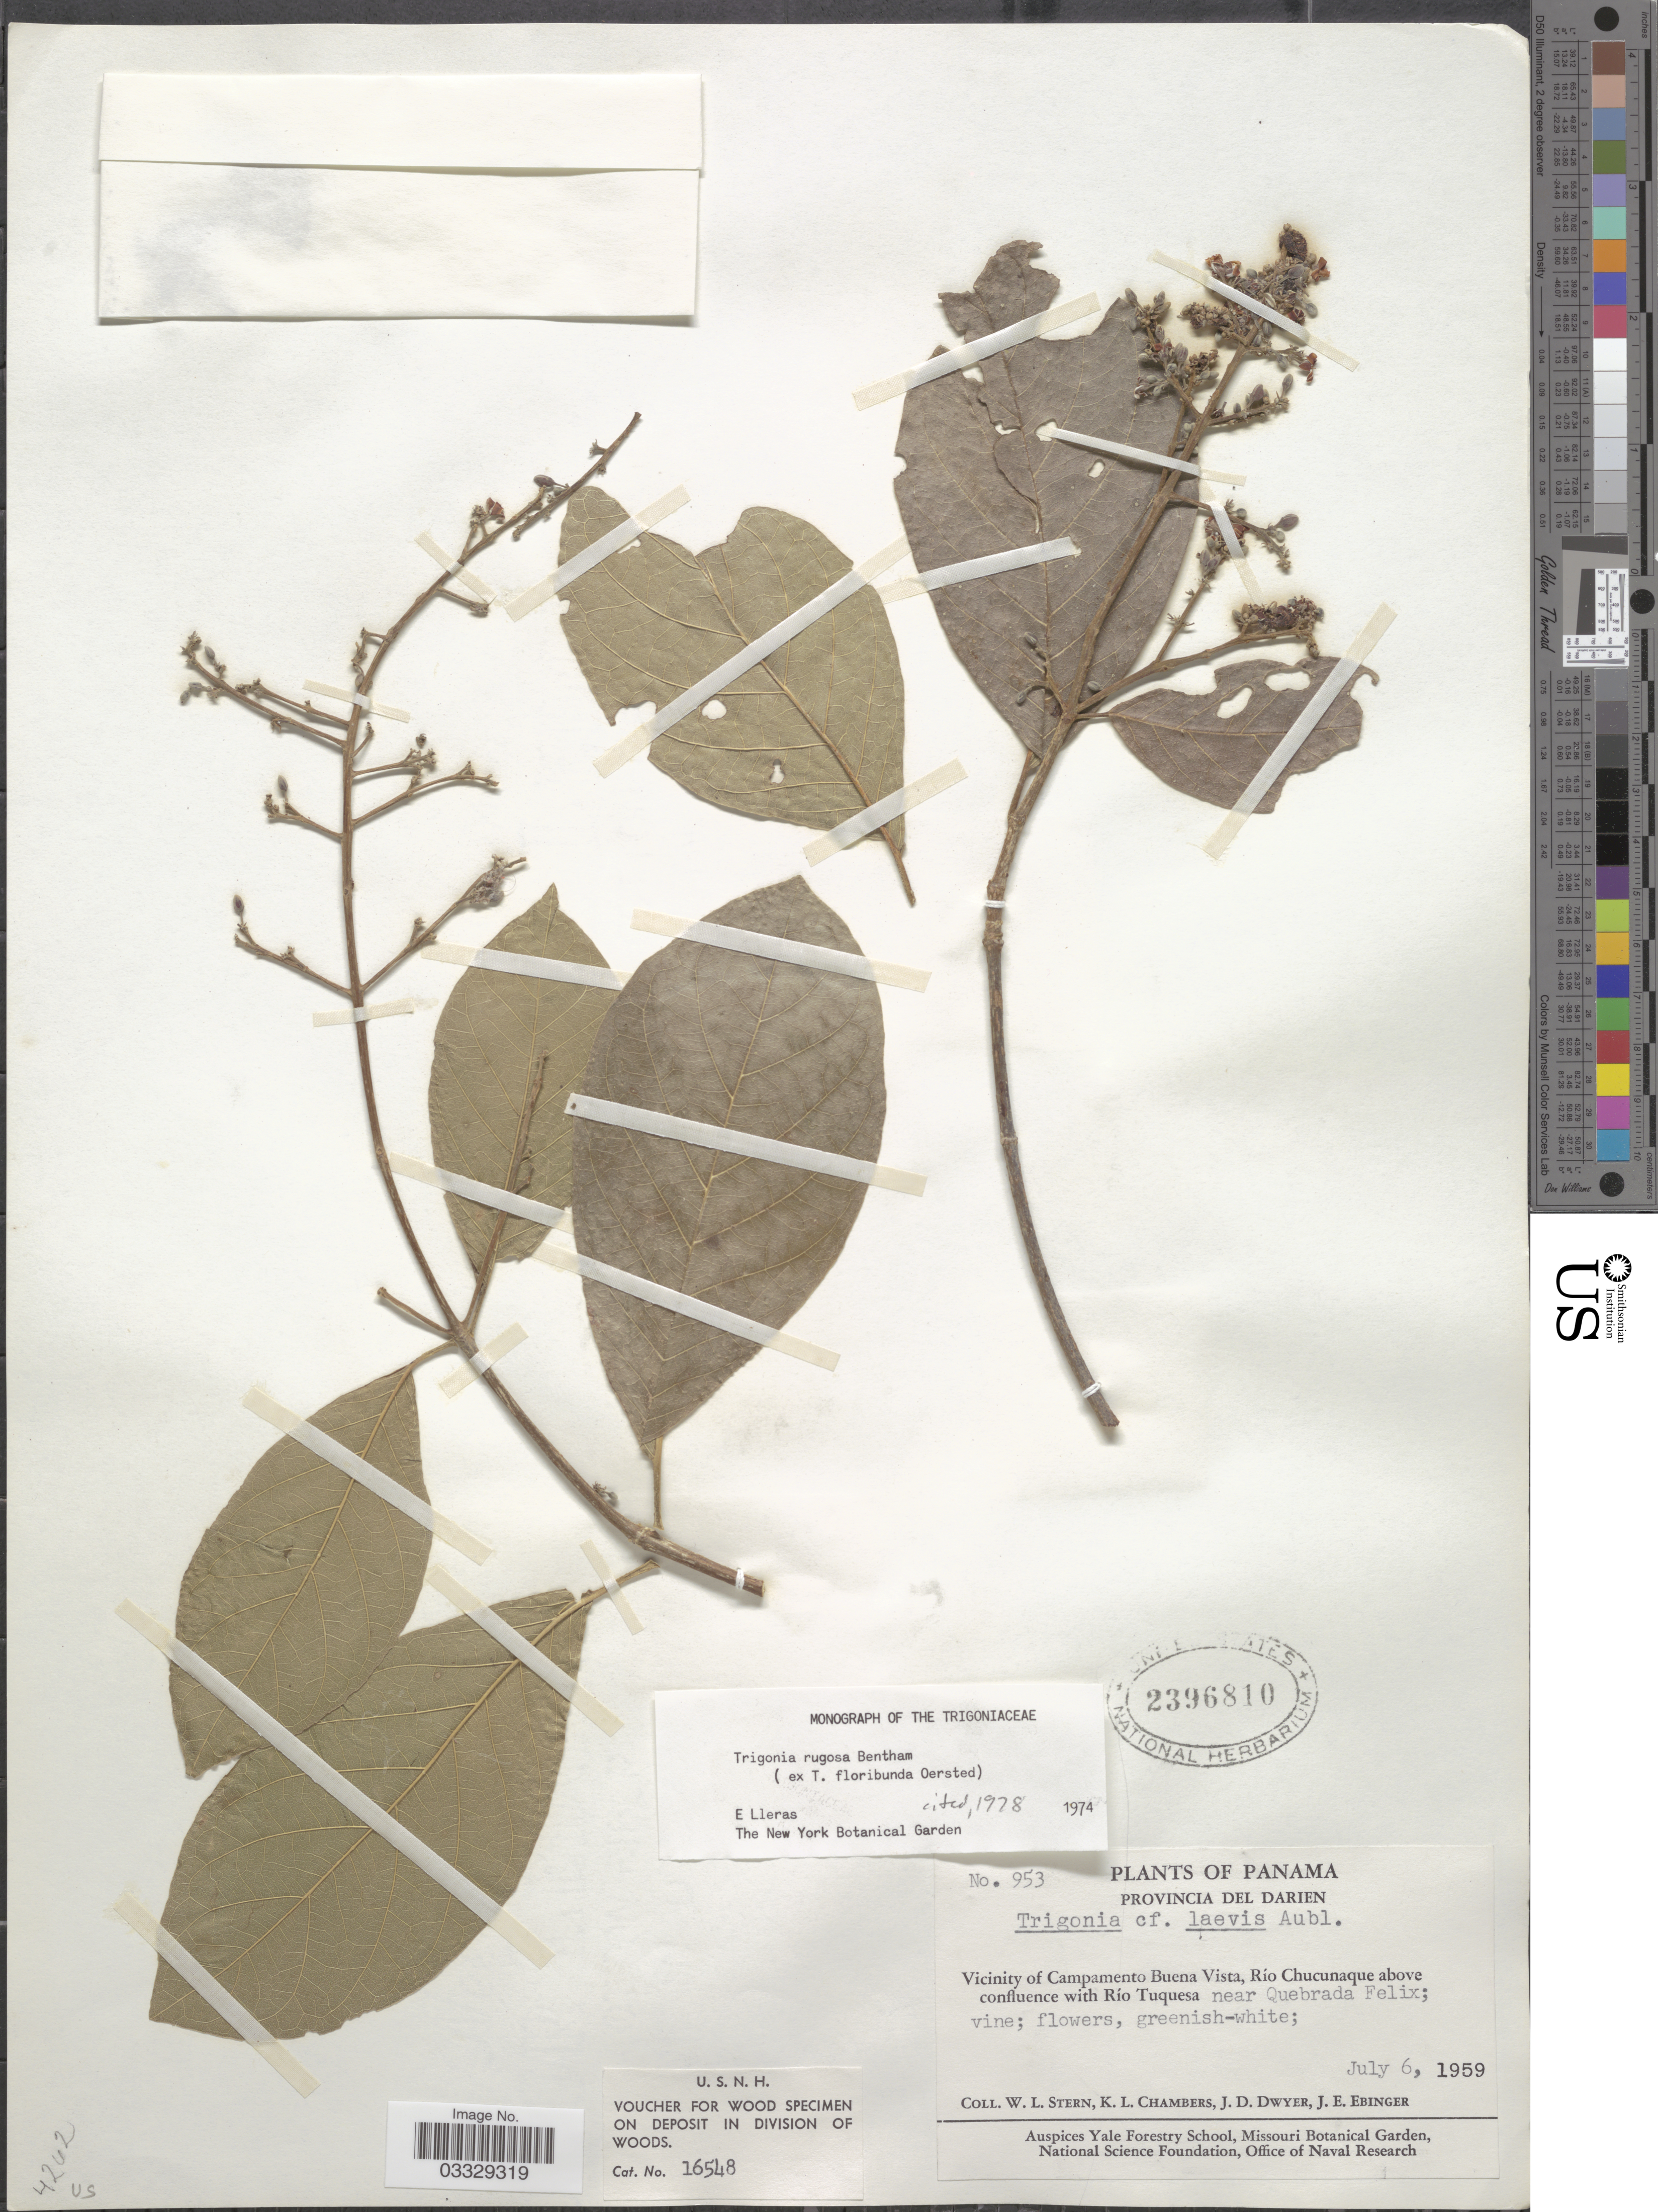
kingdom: Plantae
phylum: Tracheophyta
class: Magnoliopsida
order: Malpighiales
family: Trigoniaceae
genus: Trigonia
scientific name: Trigonia rugosa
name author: Benth.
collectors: W. L. Stern, K. Chambers, J. D. Dwyer & J. Ebinger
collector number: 953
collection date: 1959-07-06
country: Panama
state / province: Darién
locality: Vicinity of Campamento Buena Vista, Río Chucunaque above confluence with Río Tuquesa near Quebrada Felix.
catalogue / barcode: US 2396810